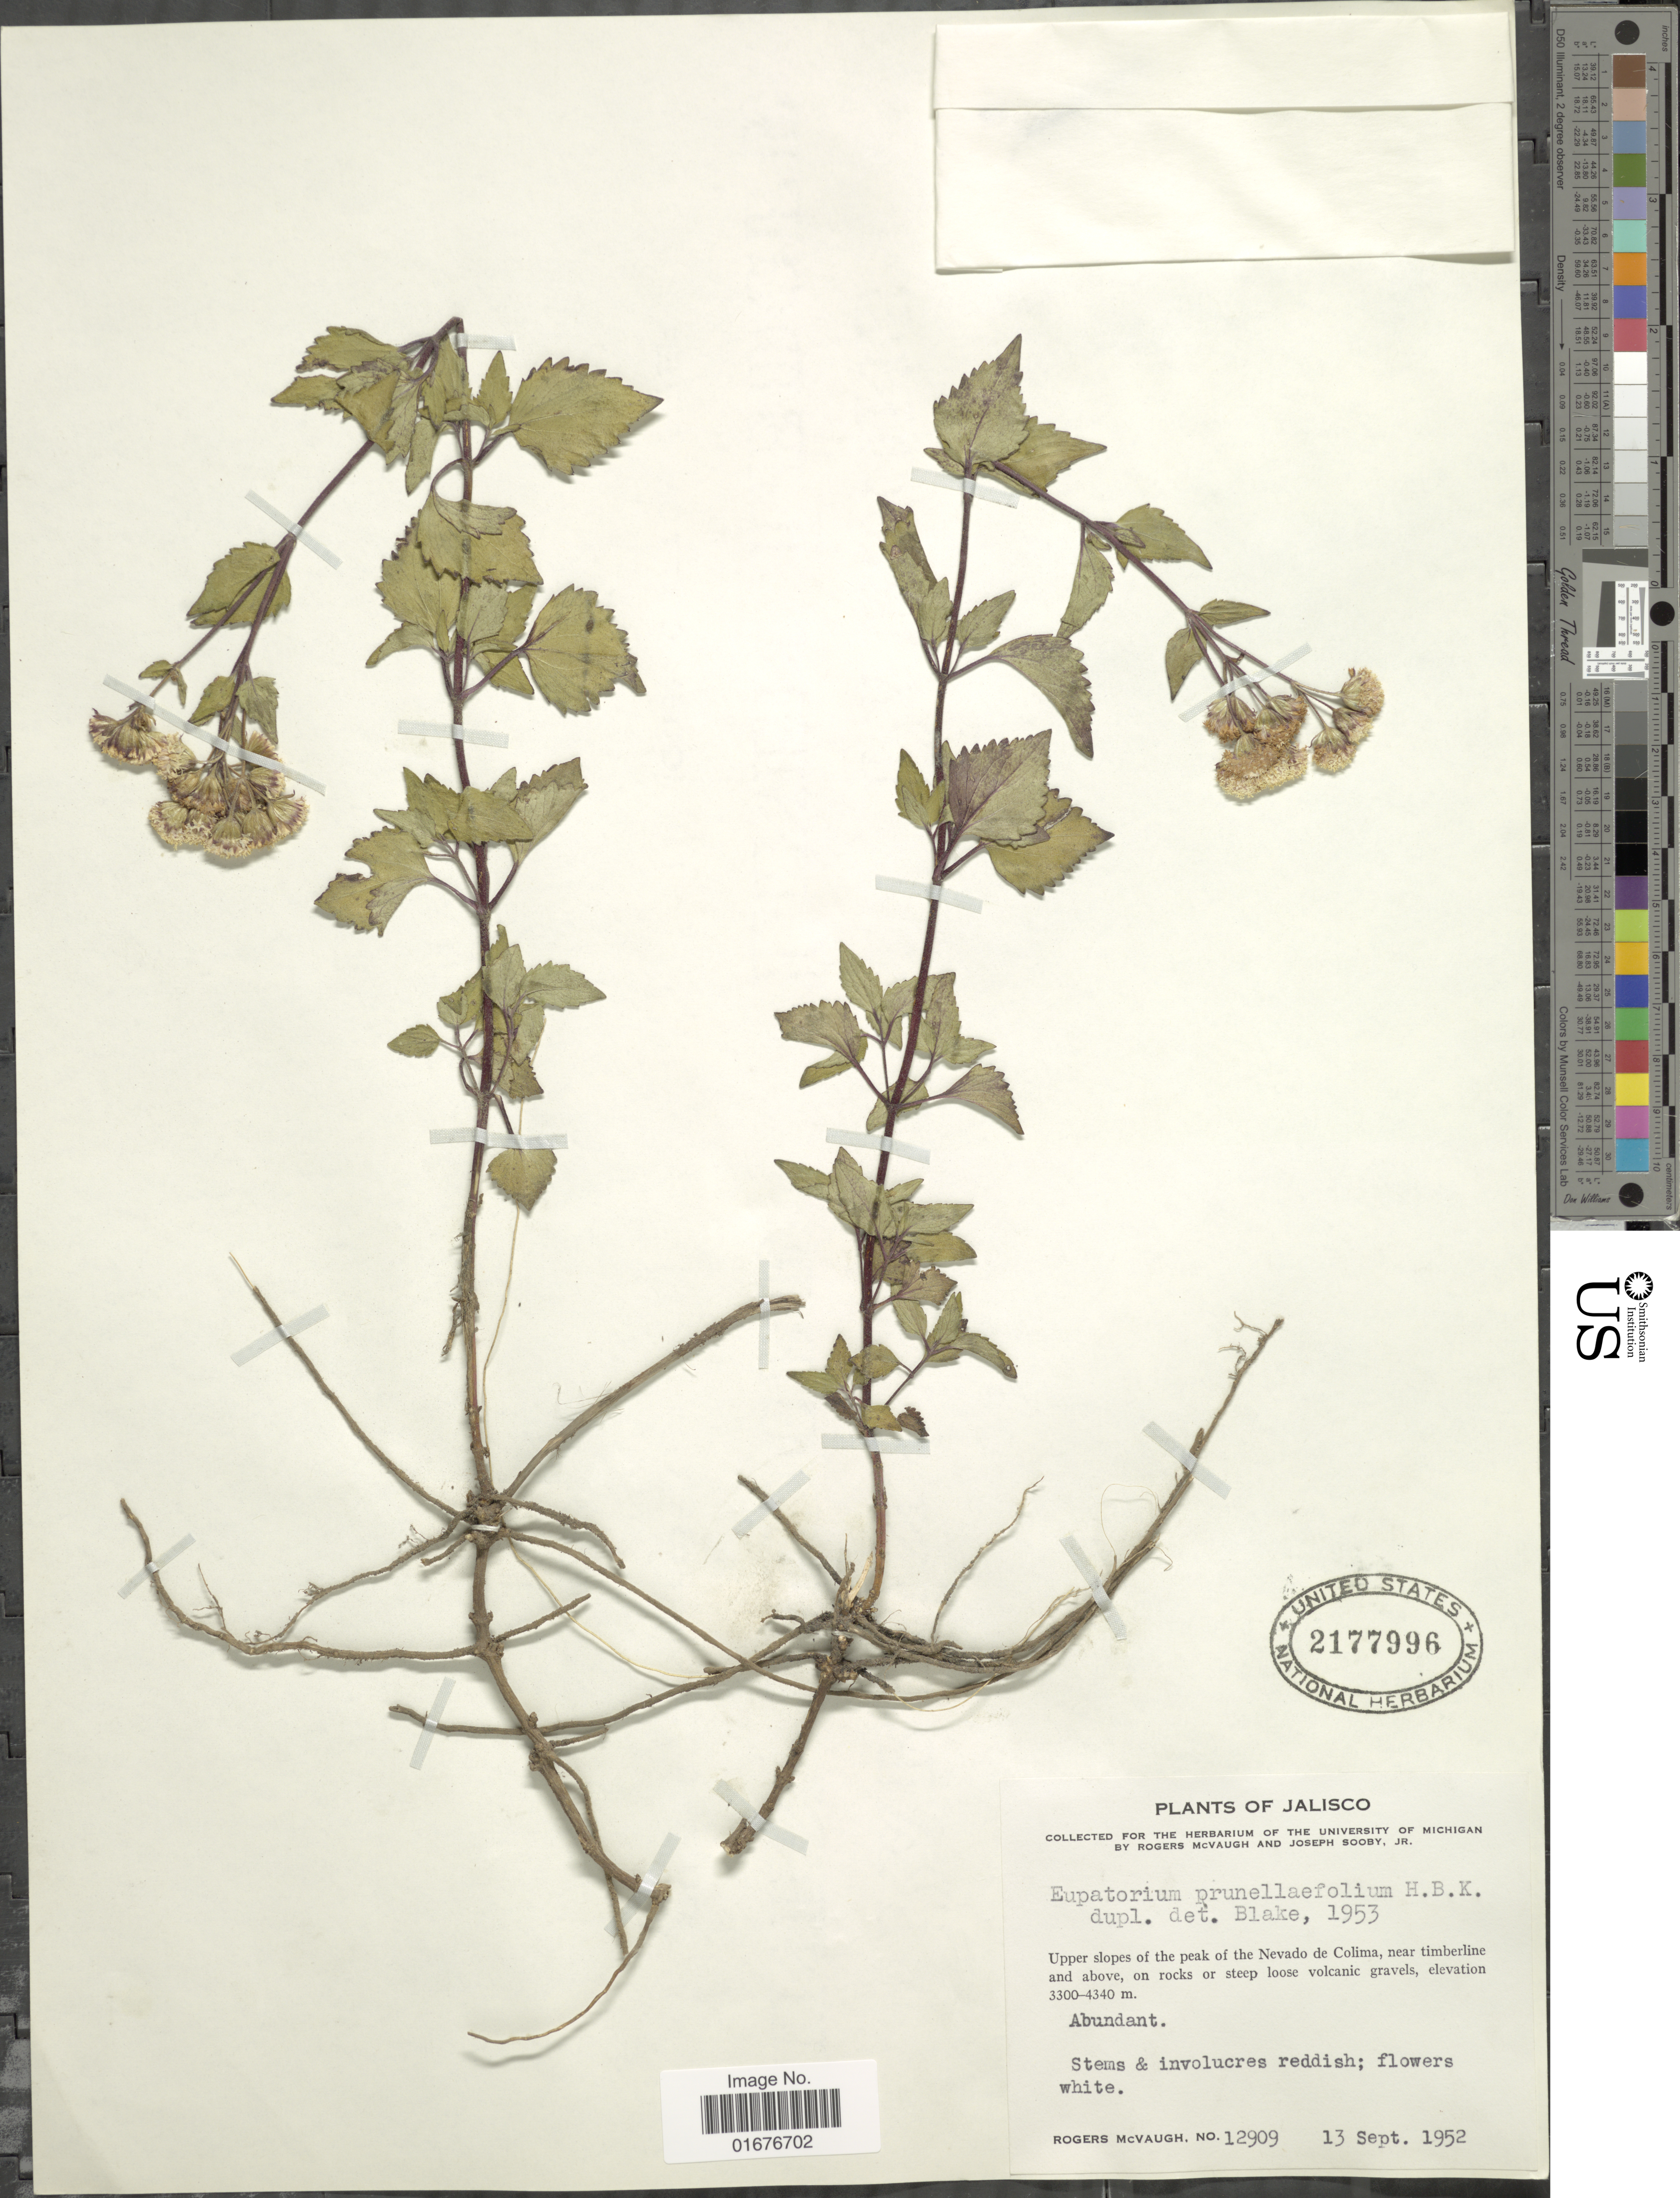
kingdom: Plantae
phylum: Tracheophyta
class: Magnoliopsida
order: Asterales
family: Asteraceae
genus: Ageratina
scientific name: Ageratina prunellaefolia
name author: (Kunth) R.M. King & H. Rob.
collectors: R. McVaugh & J. Sooby Jr.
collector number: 12909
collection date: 1952-09-13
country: Mexico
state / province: Jalisco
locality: Upper slopes of the peak of the Nevado de Colima, near timberline and above, on rocks or steep loose volcaninc gravels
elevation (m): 3300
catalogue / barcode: US 2177996